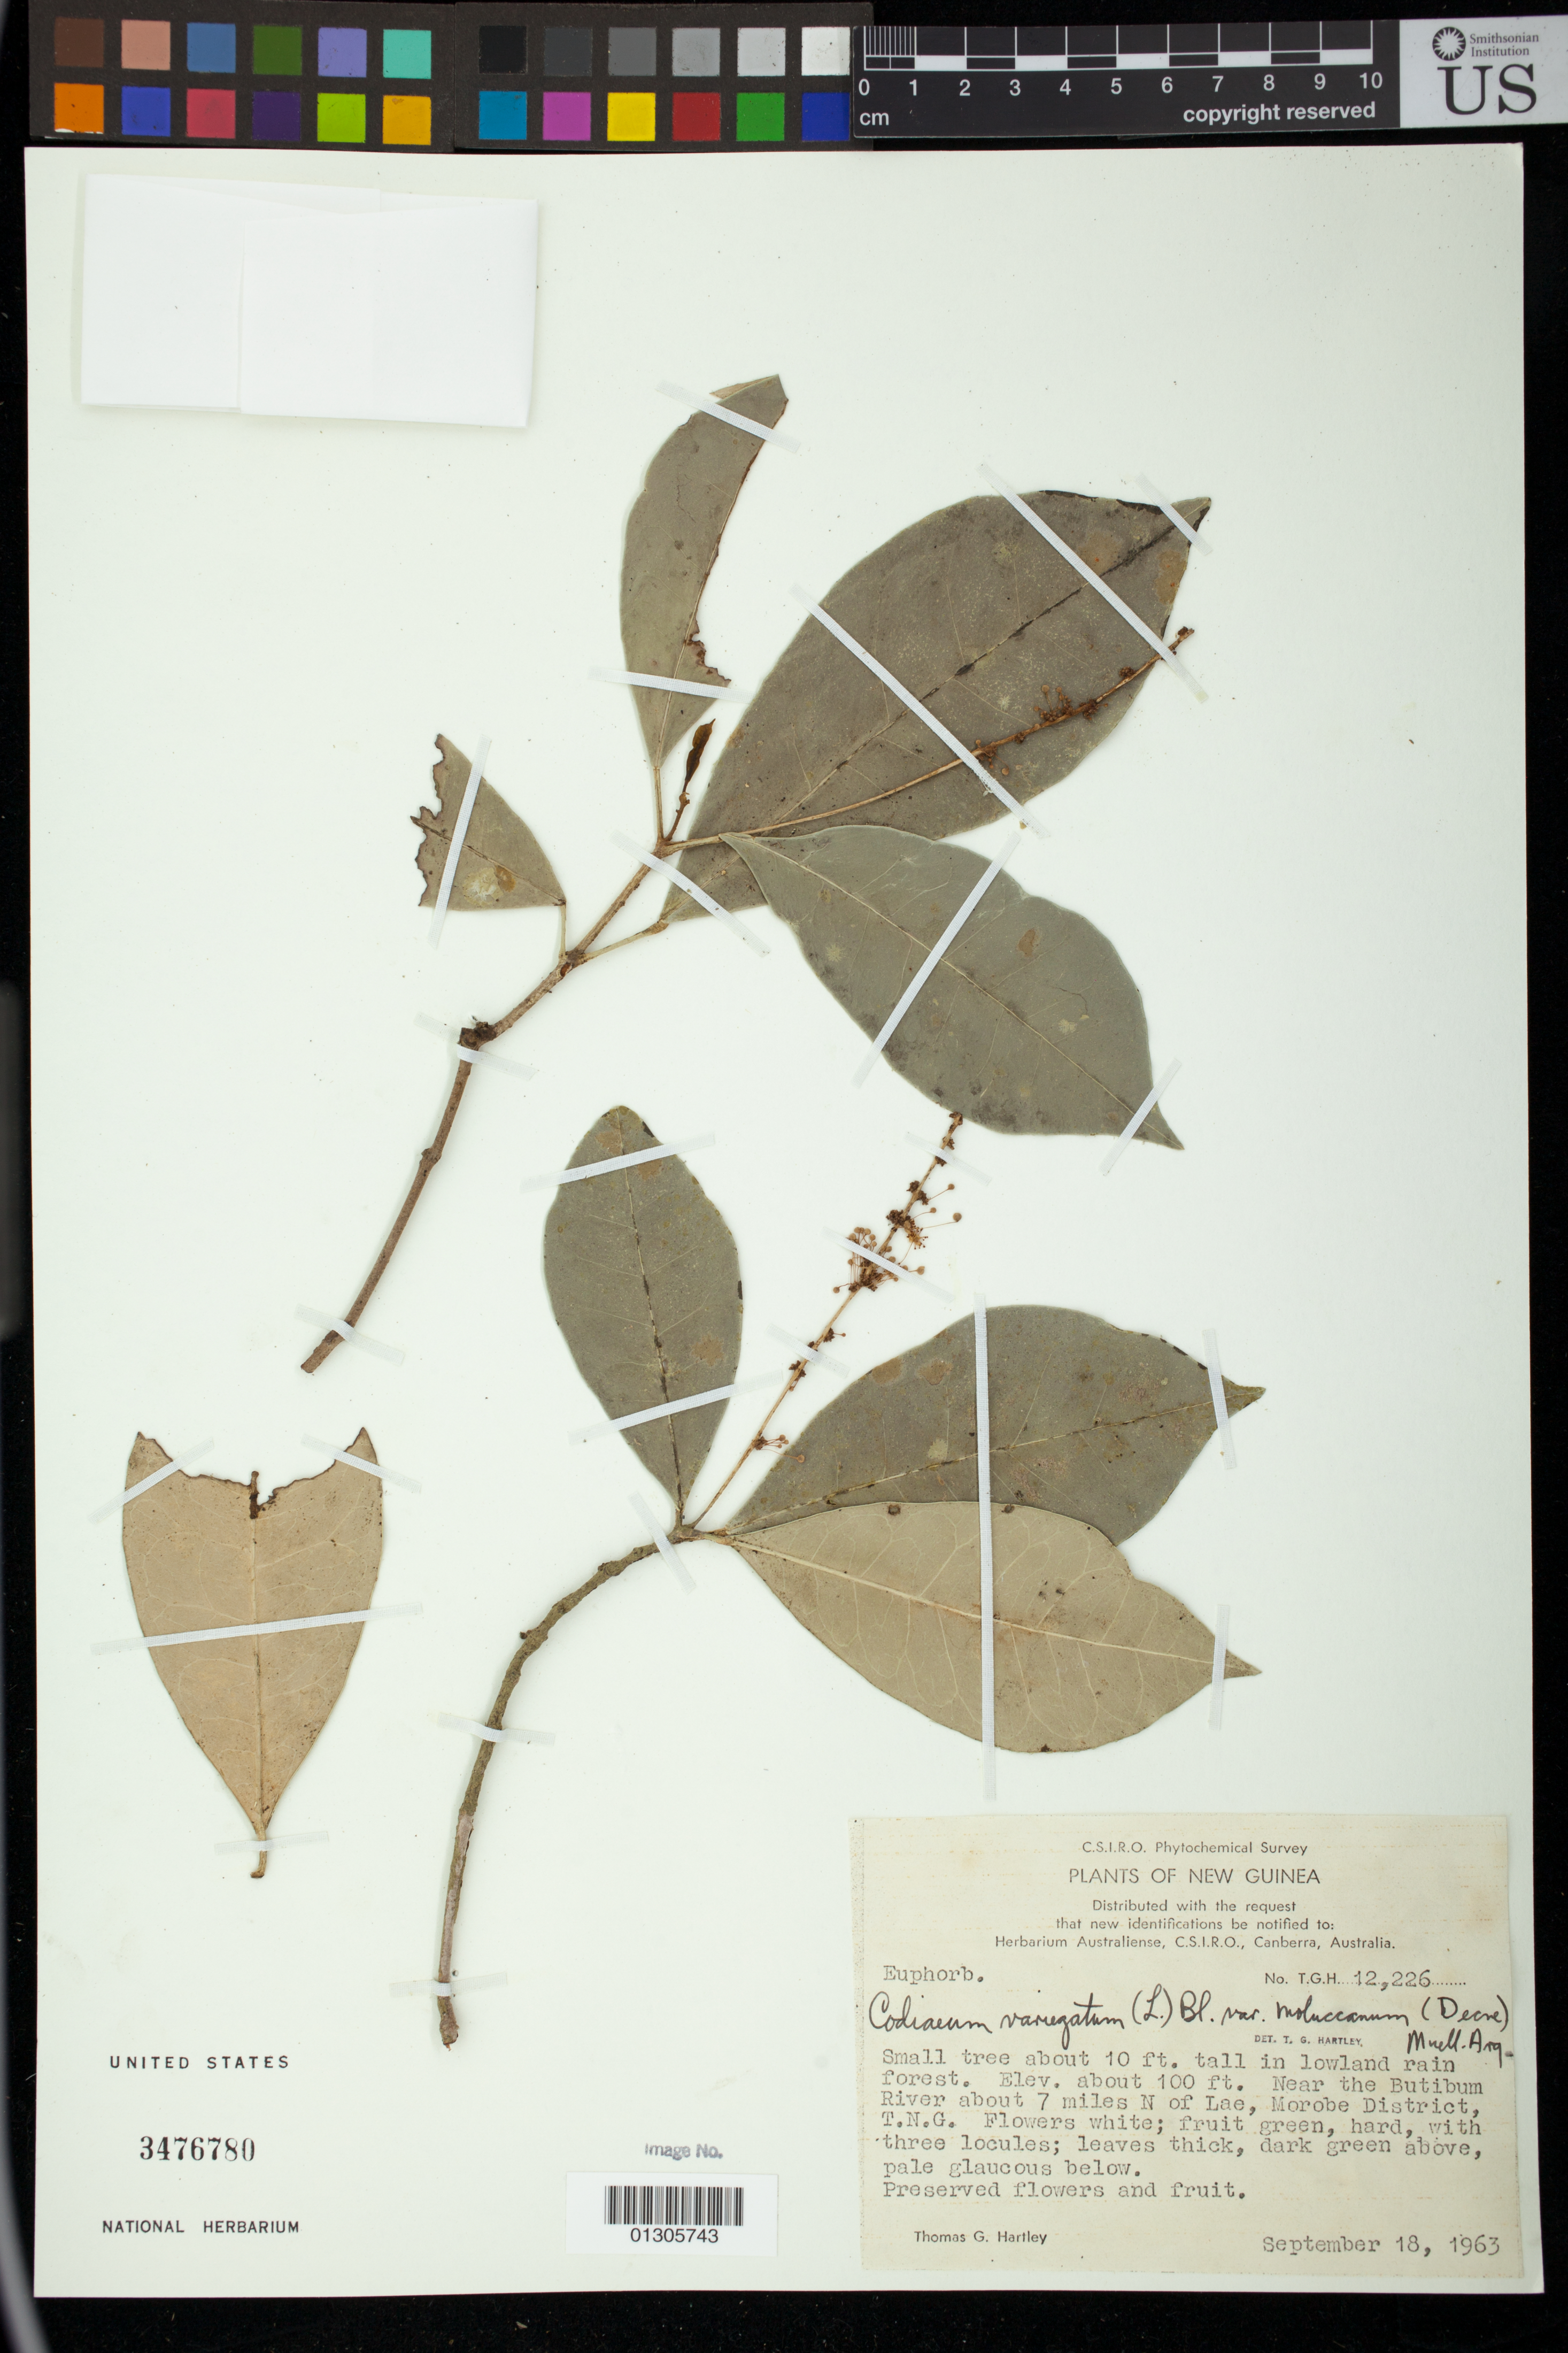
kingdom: Plantae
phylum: Tracheophyta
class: Magnoliopsida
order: Malpighiales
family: Euphorbiaceae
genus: Codiaeum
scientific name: Codiaeum variegatum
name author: (L.) Rumph. ex A. Juss.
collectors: T. G. Hartley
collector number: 12226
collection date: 1963-09-18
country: Papua New Guinea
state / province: Morobe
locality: Near the Butibum River about 7 miles N of Lae.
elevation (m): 30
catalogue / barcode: US 3476780